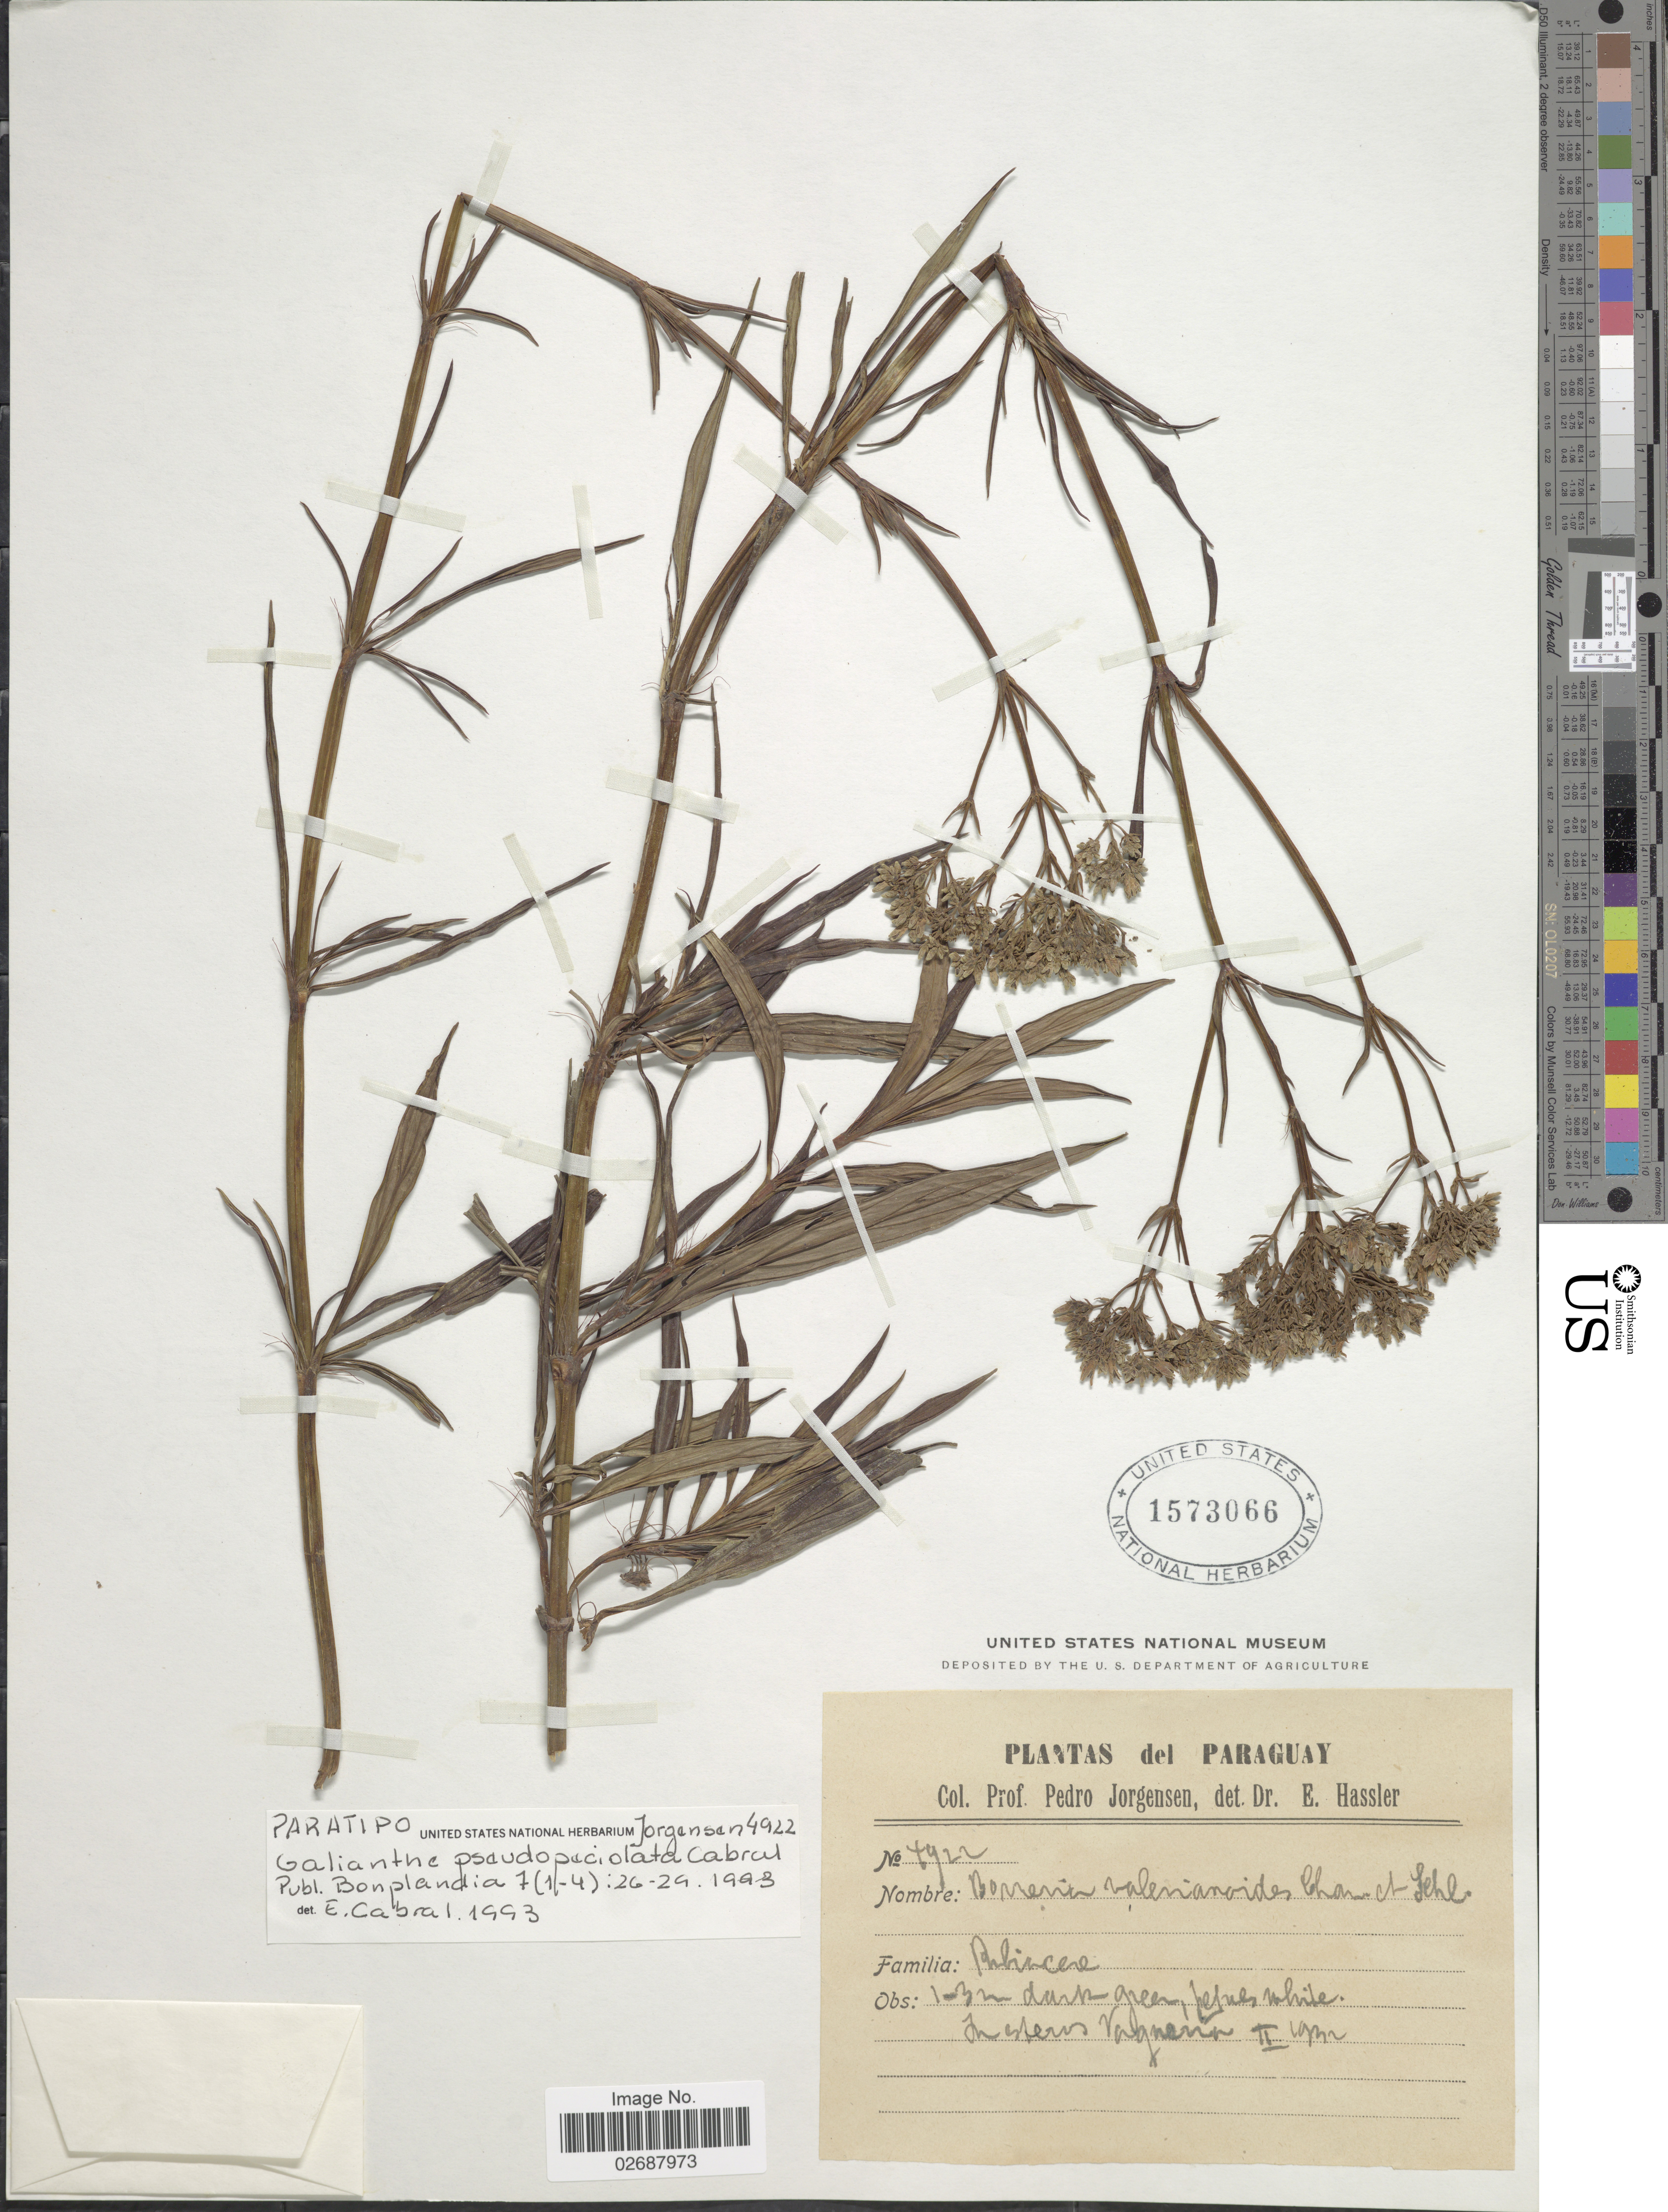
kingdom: Plantae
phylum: Tracheophyta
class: Magnoliopsida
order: Gentianales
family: Rubiaceae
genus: Galianthe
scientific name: Galianthe pseudopetiolata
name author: E.L. Cabral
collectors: P. Jörgensen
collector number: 4922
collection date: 1932-02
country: Paraguay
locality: In esteros Vaqueria.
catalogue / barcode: US 1573066